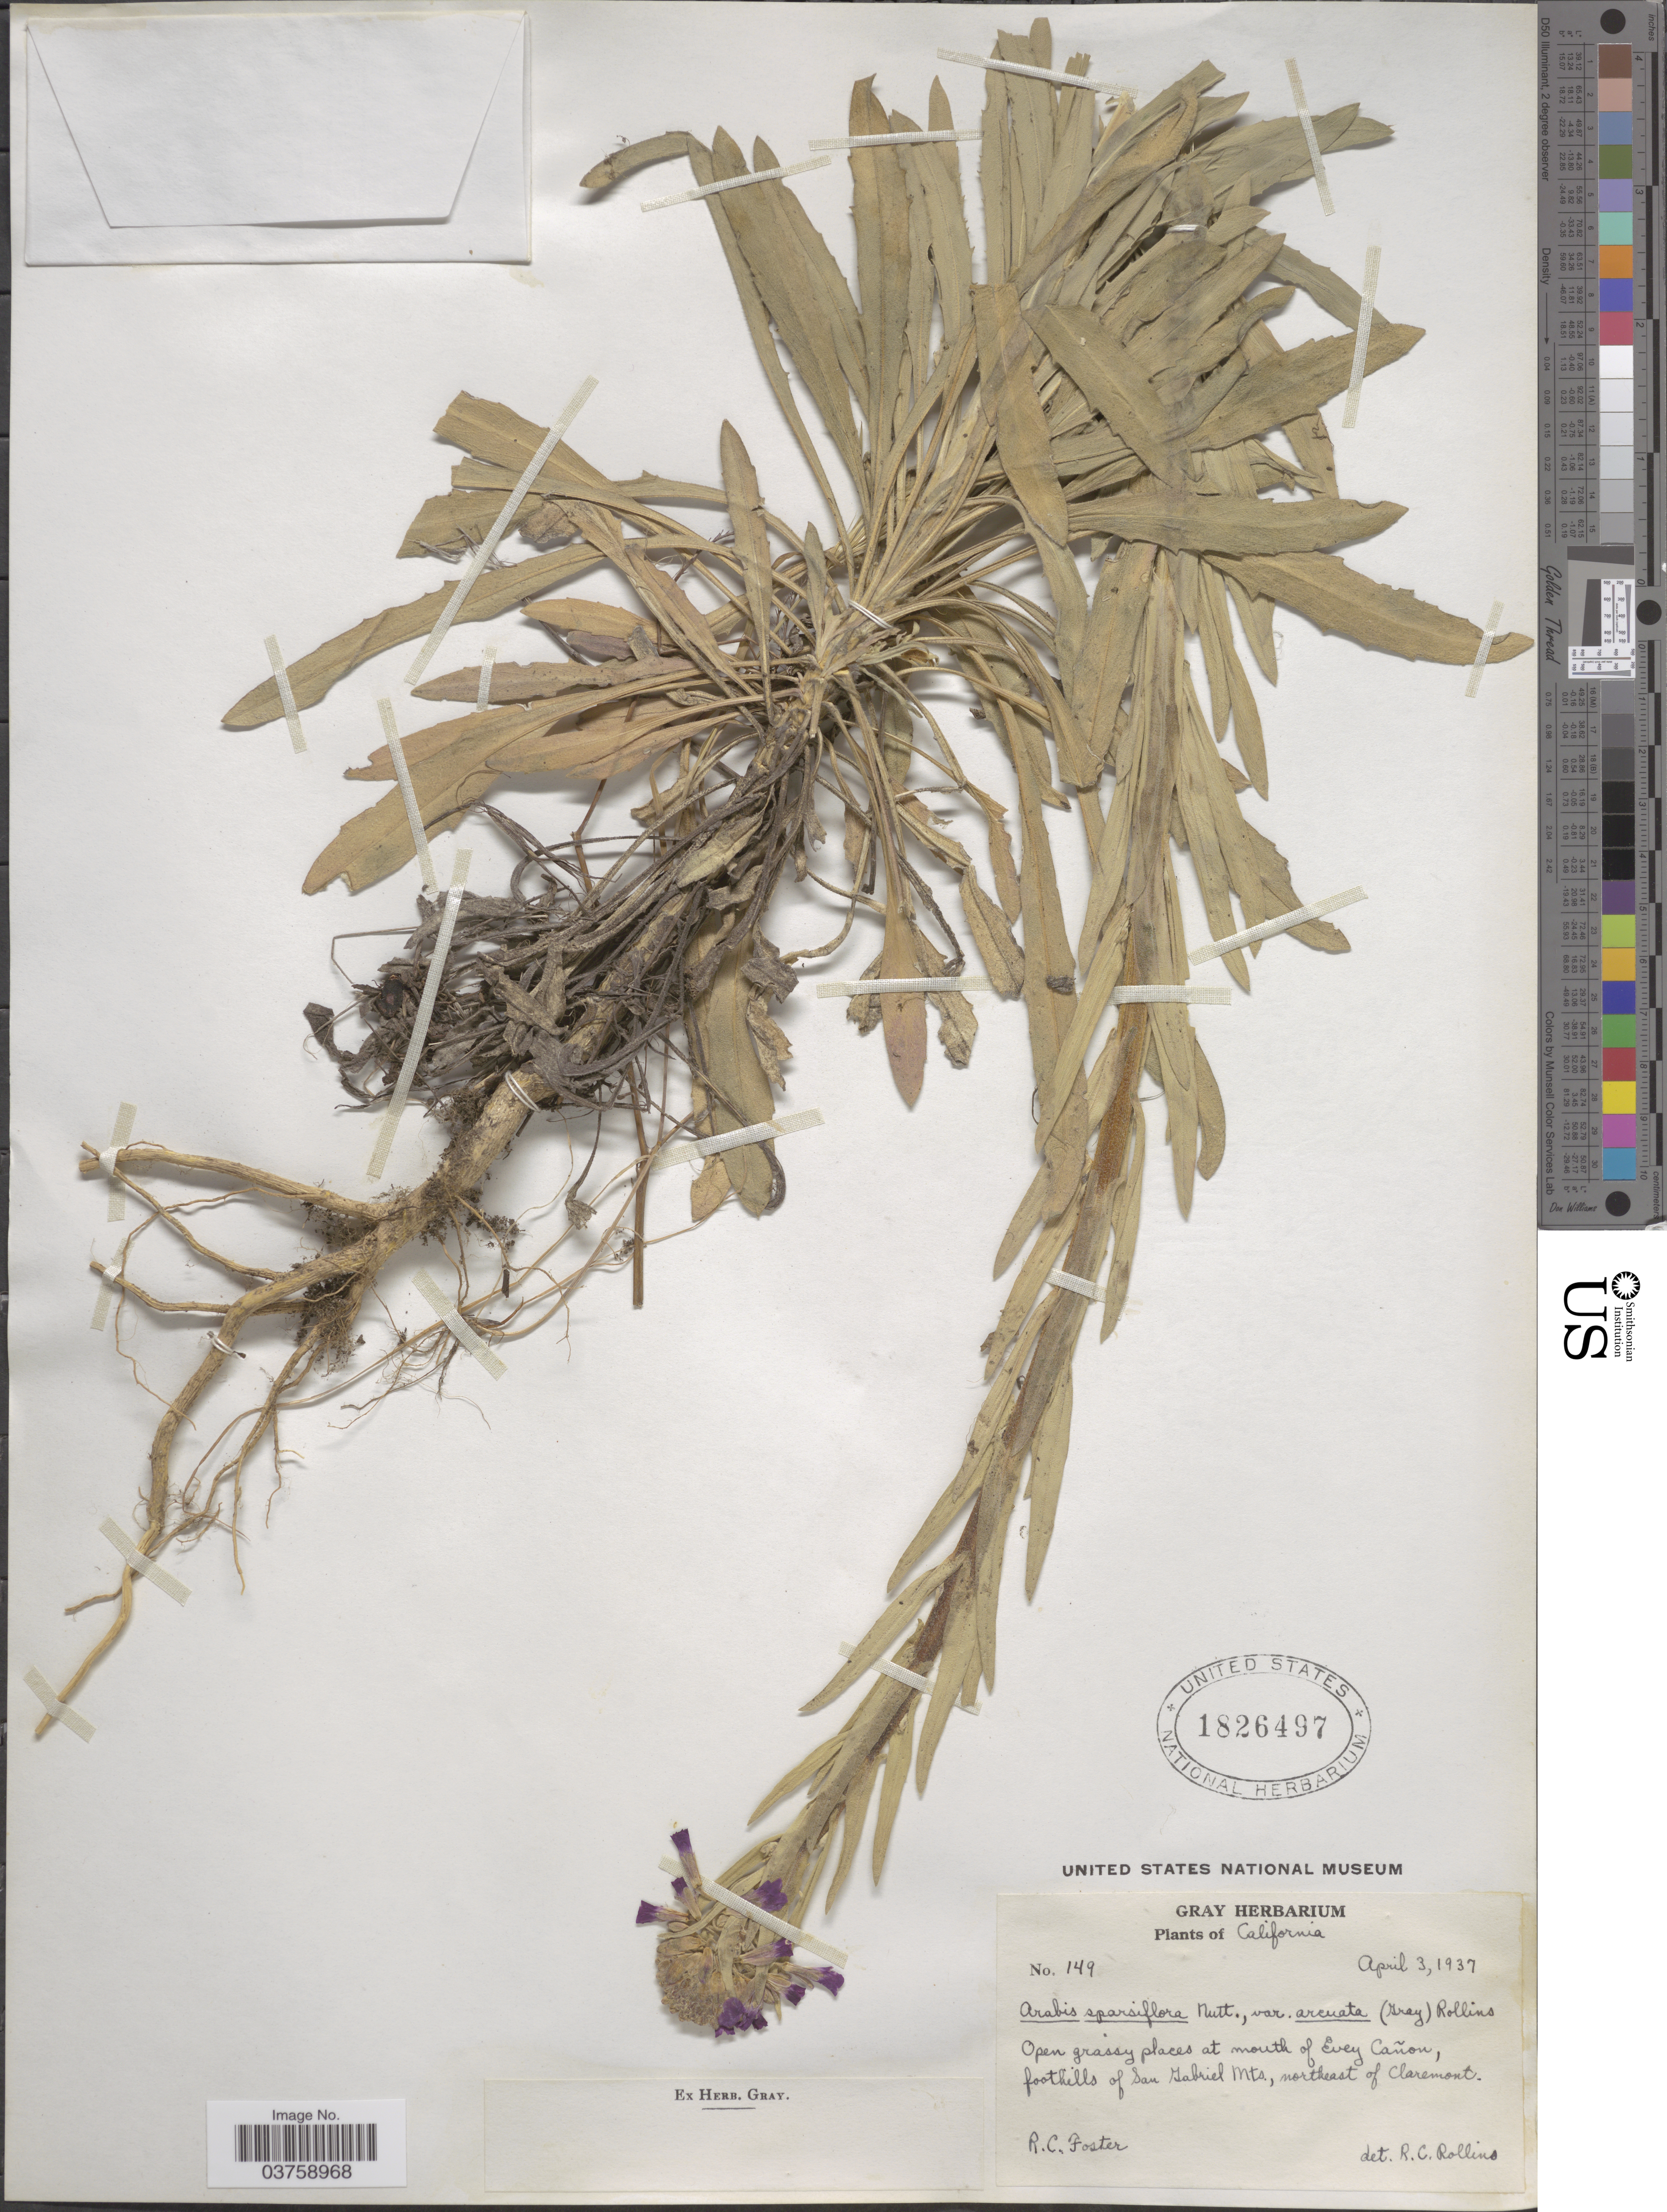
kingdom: Plantae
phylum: Tracheophyta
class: Magnoliopsida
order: Brassicales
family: Brassicaceae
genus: Arabis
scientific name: Arabis sparsiflora var. arcuata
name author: (Nutt.) Rollins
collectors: R. C. Foster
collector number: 149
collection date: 1937-04-03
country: United States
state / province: California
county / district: Los Angeles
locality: Open grassy places at mouth of Evey Cañon, foothills of San Gabriel Mts., northeast of Claremont.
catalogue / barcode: US 1826497